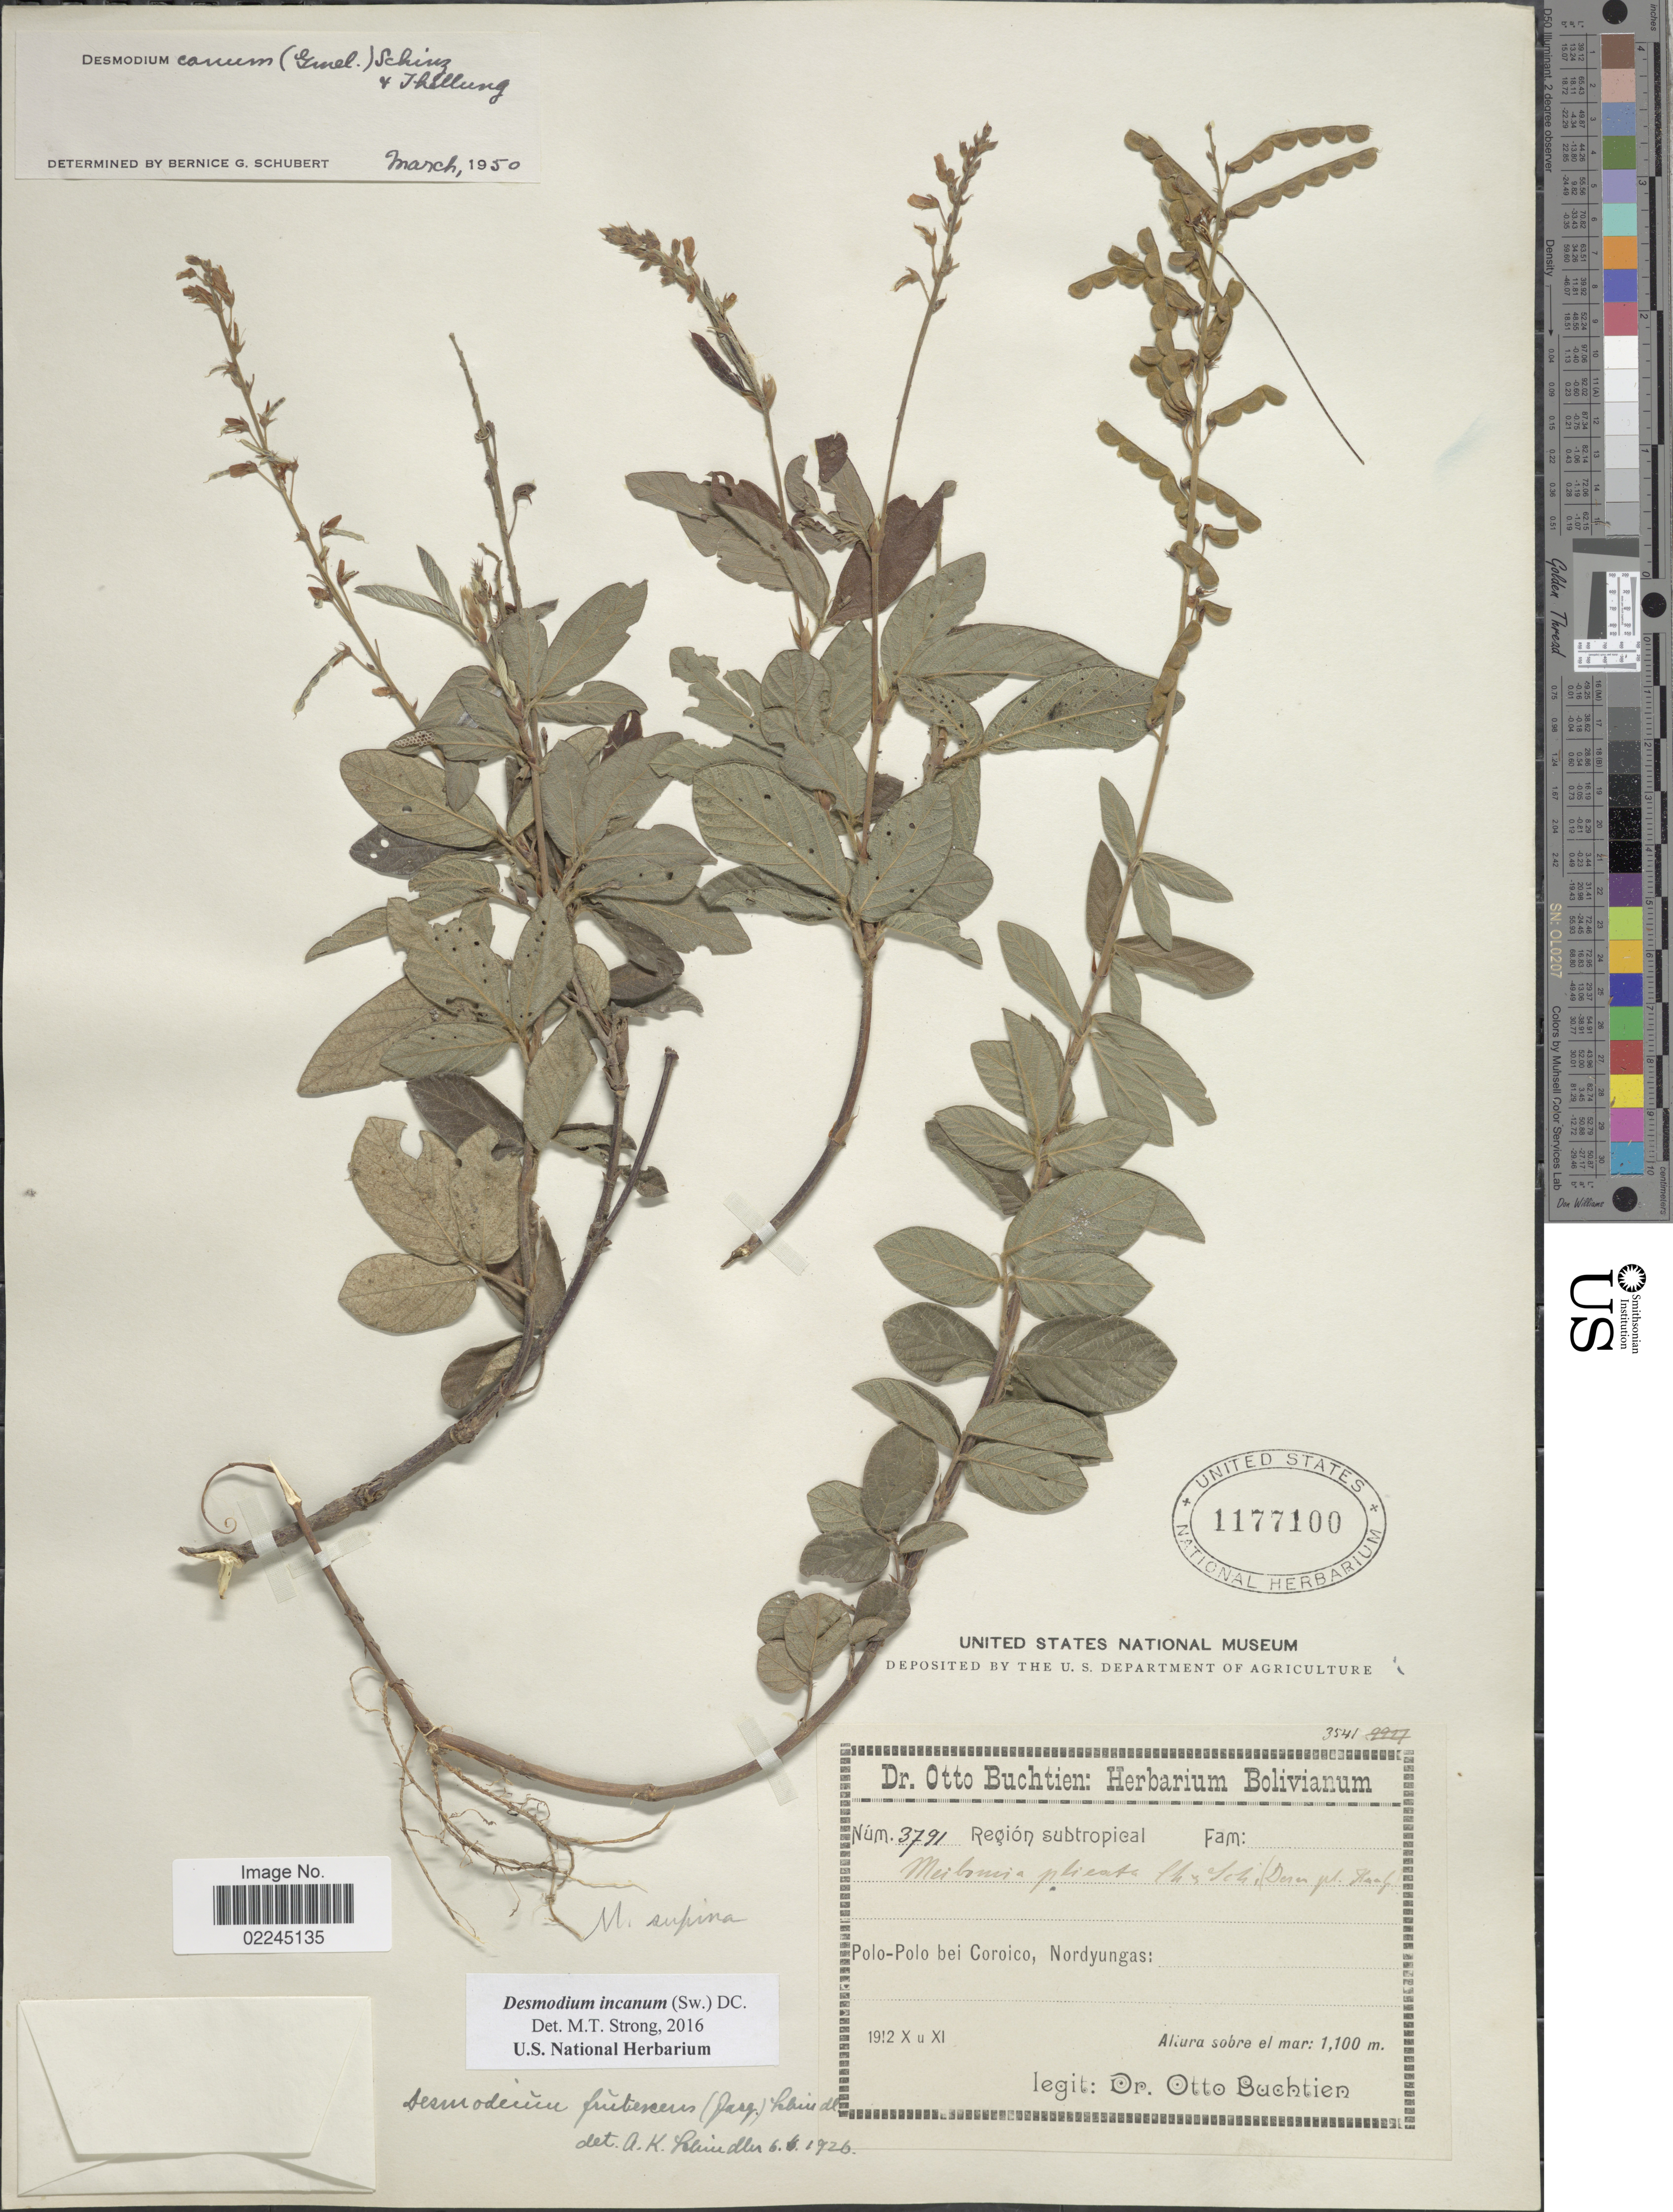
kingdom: Plantae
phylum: Tracheophyta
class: Magnoliopsida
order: Fabales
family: Fabaceae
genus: Desmodium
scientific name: Desmodium incanum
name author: (Sw.) DC.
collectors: O. Buchtien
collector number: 3791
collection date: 1912-10/1912-11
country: Bolivia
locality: Region subtropical. Polo-Polo bei Coroico, Nordyungas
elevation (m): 1100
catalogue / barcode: US 1177100